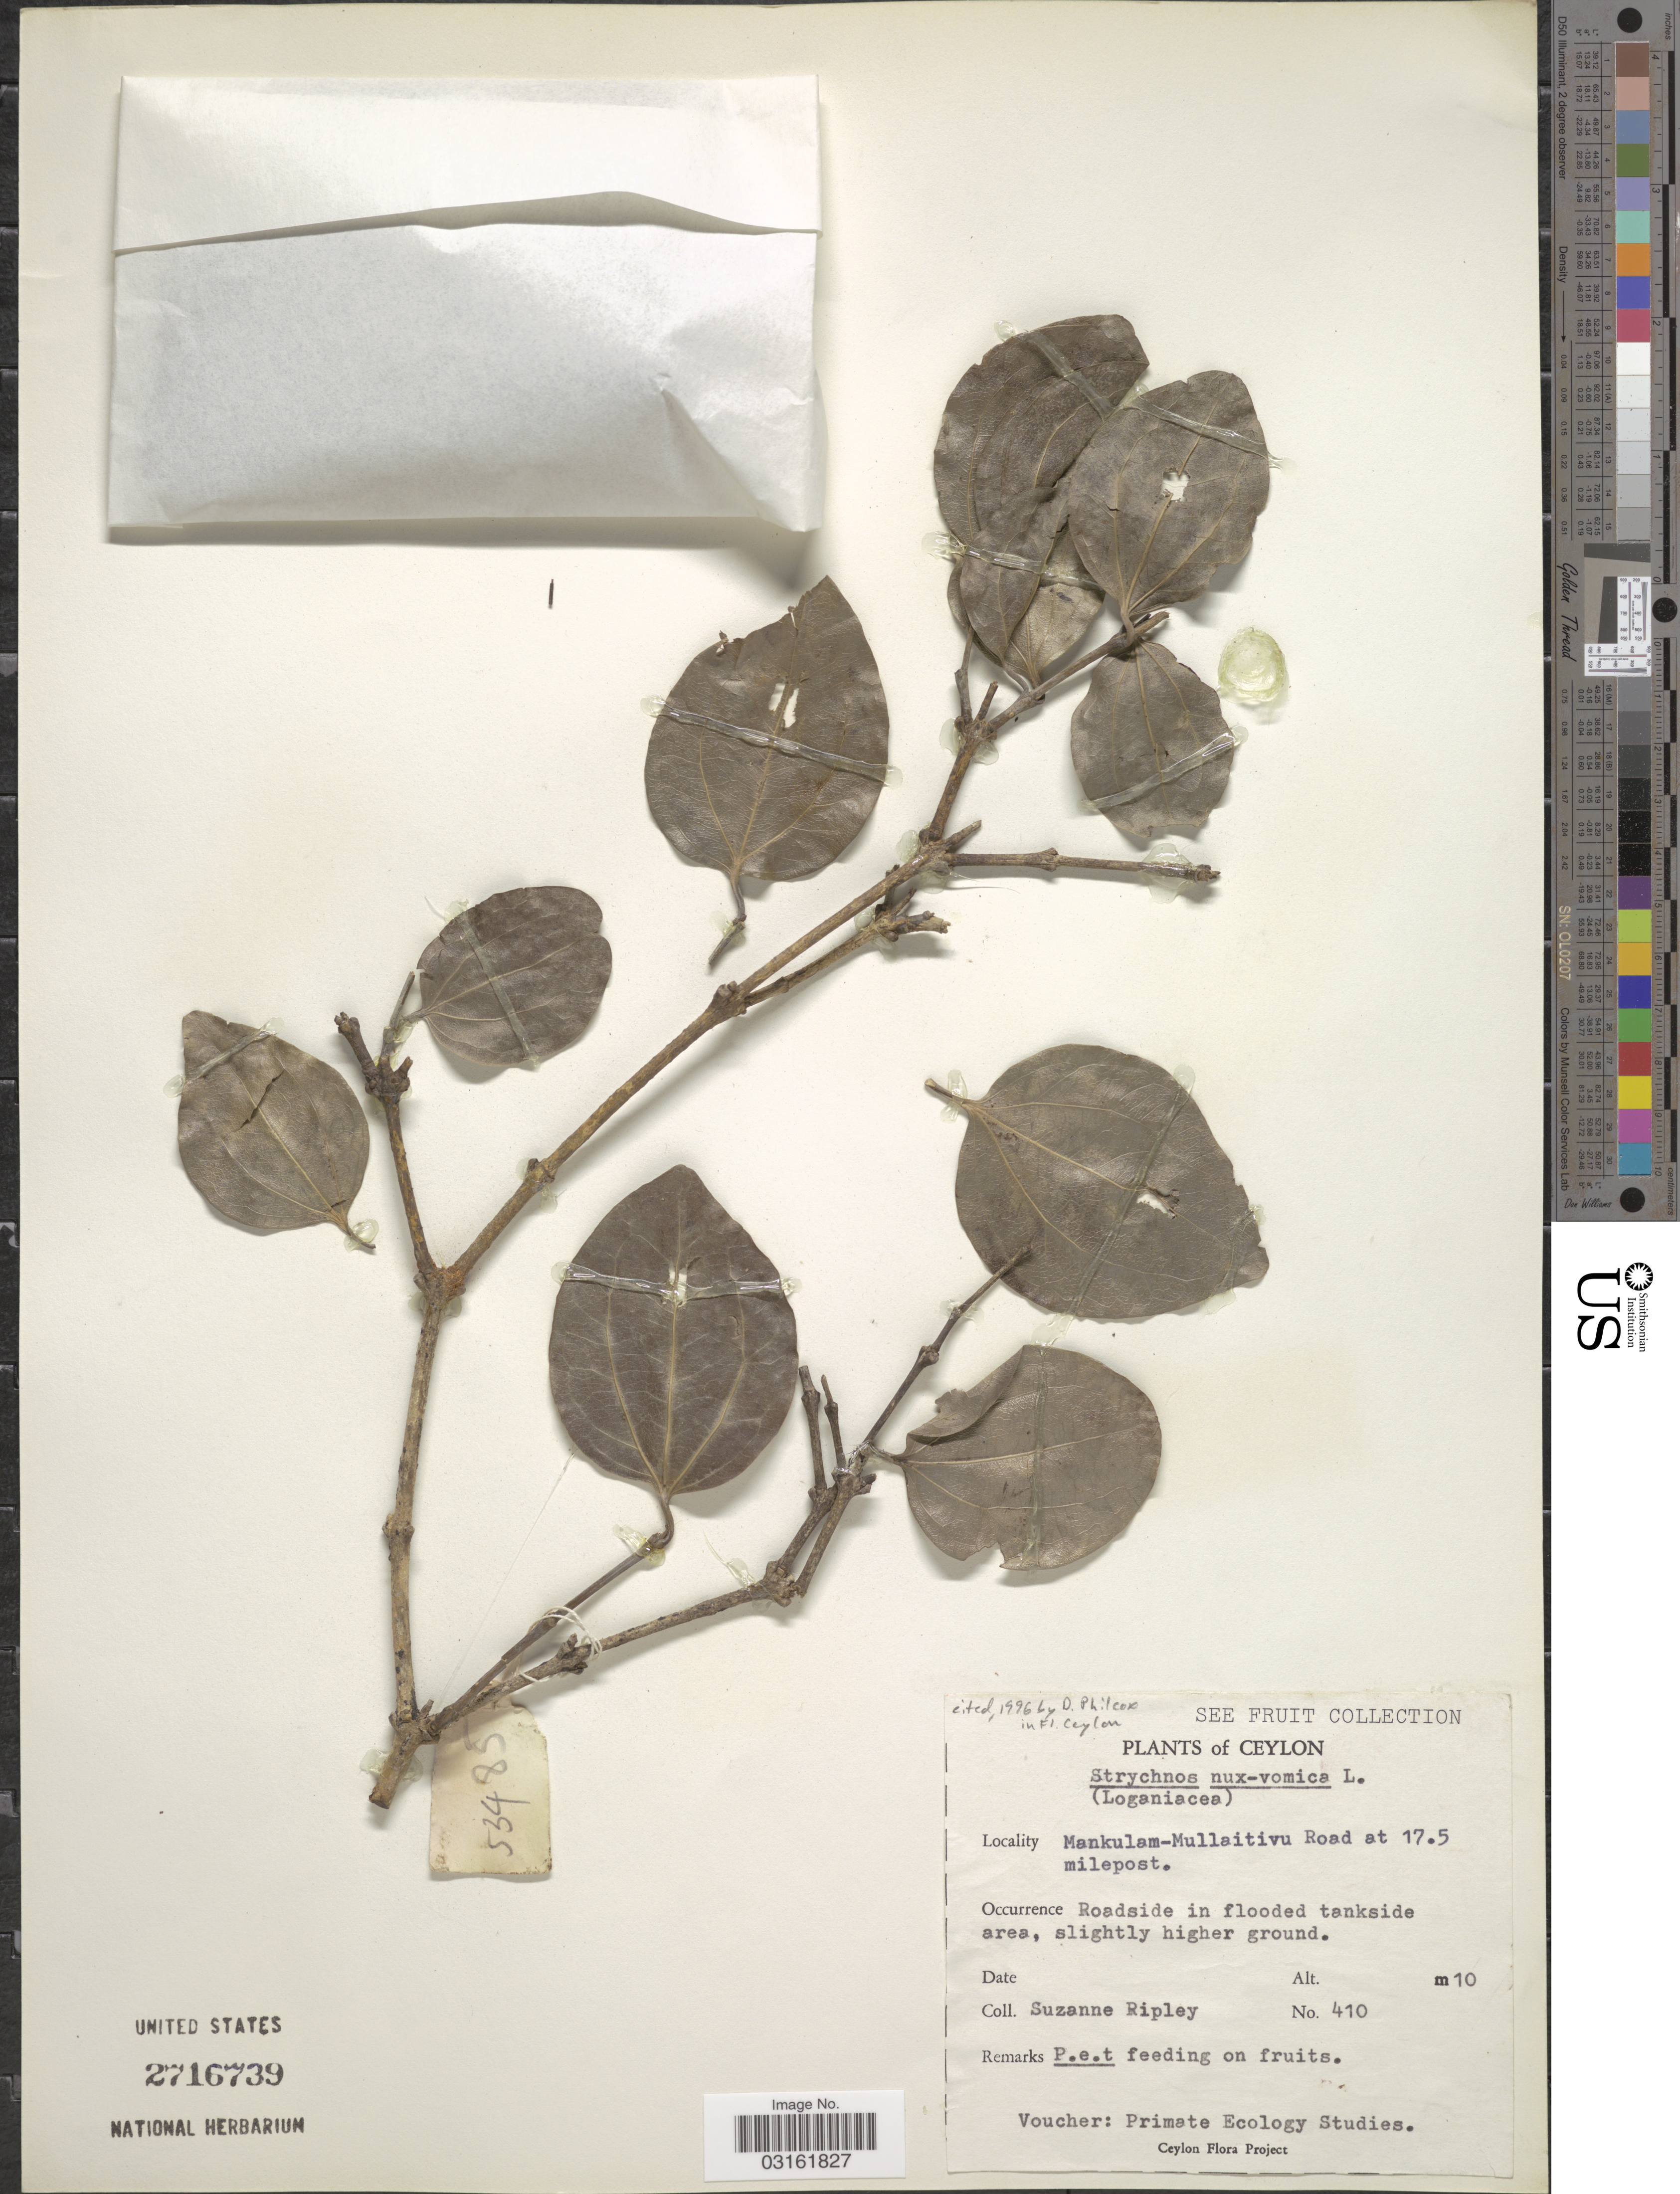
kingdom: Plantae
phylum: Tracheophyta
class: Magnoliopsida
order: Gentianales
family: Loganiaceae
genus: Strychnos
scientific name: Strychnos nux-vomica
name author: L.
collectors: S. Ripley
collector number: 410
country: Sri Lanka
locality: Ceylon. Mankulam-Mullaitivu Road at 17.5 milepost.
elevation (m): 10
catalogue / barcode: US 2716739